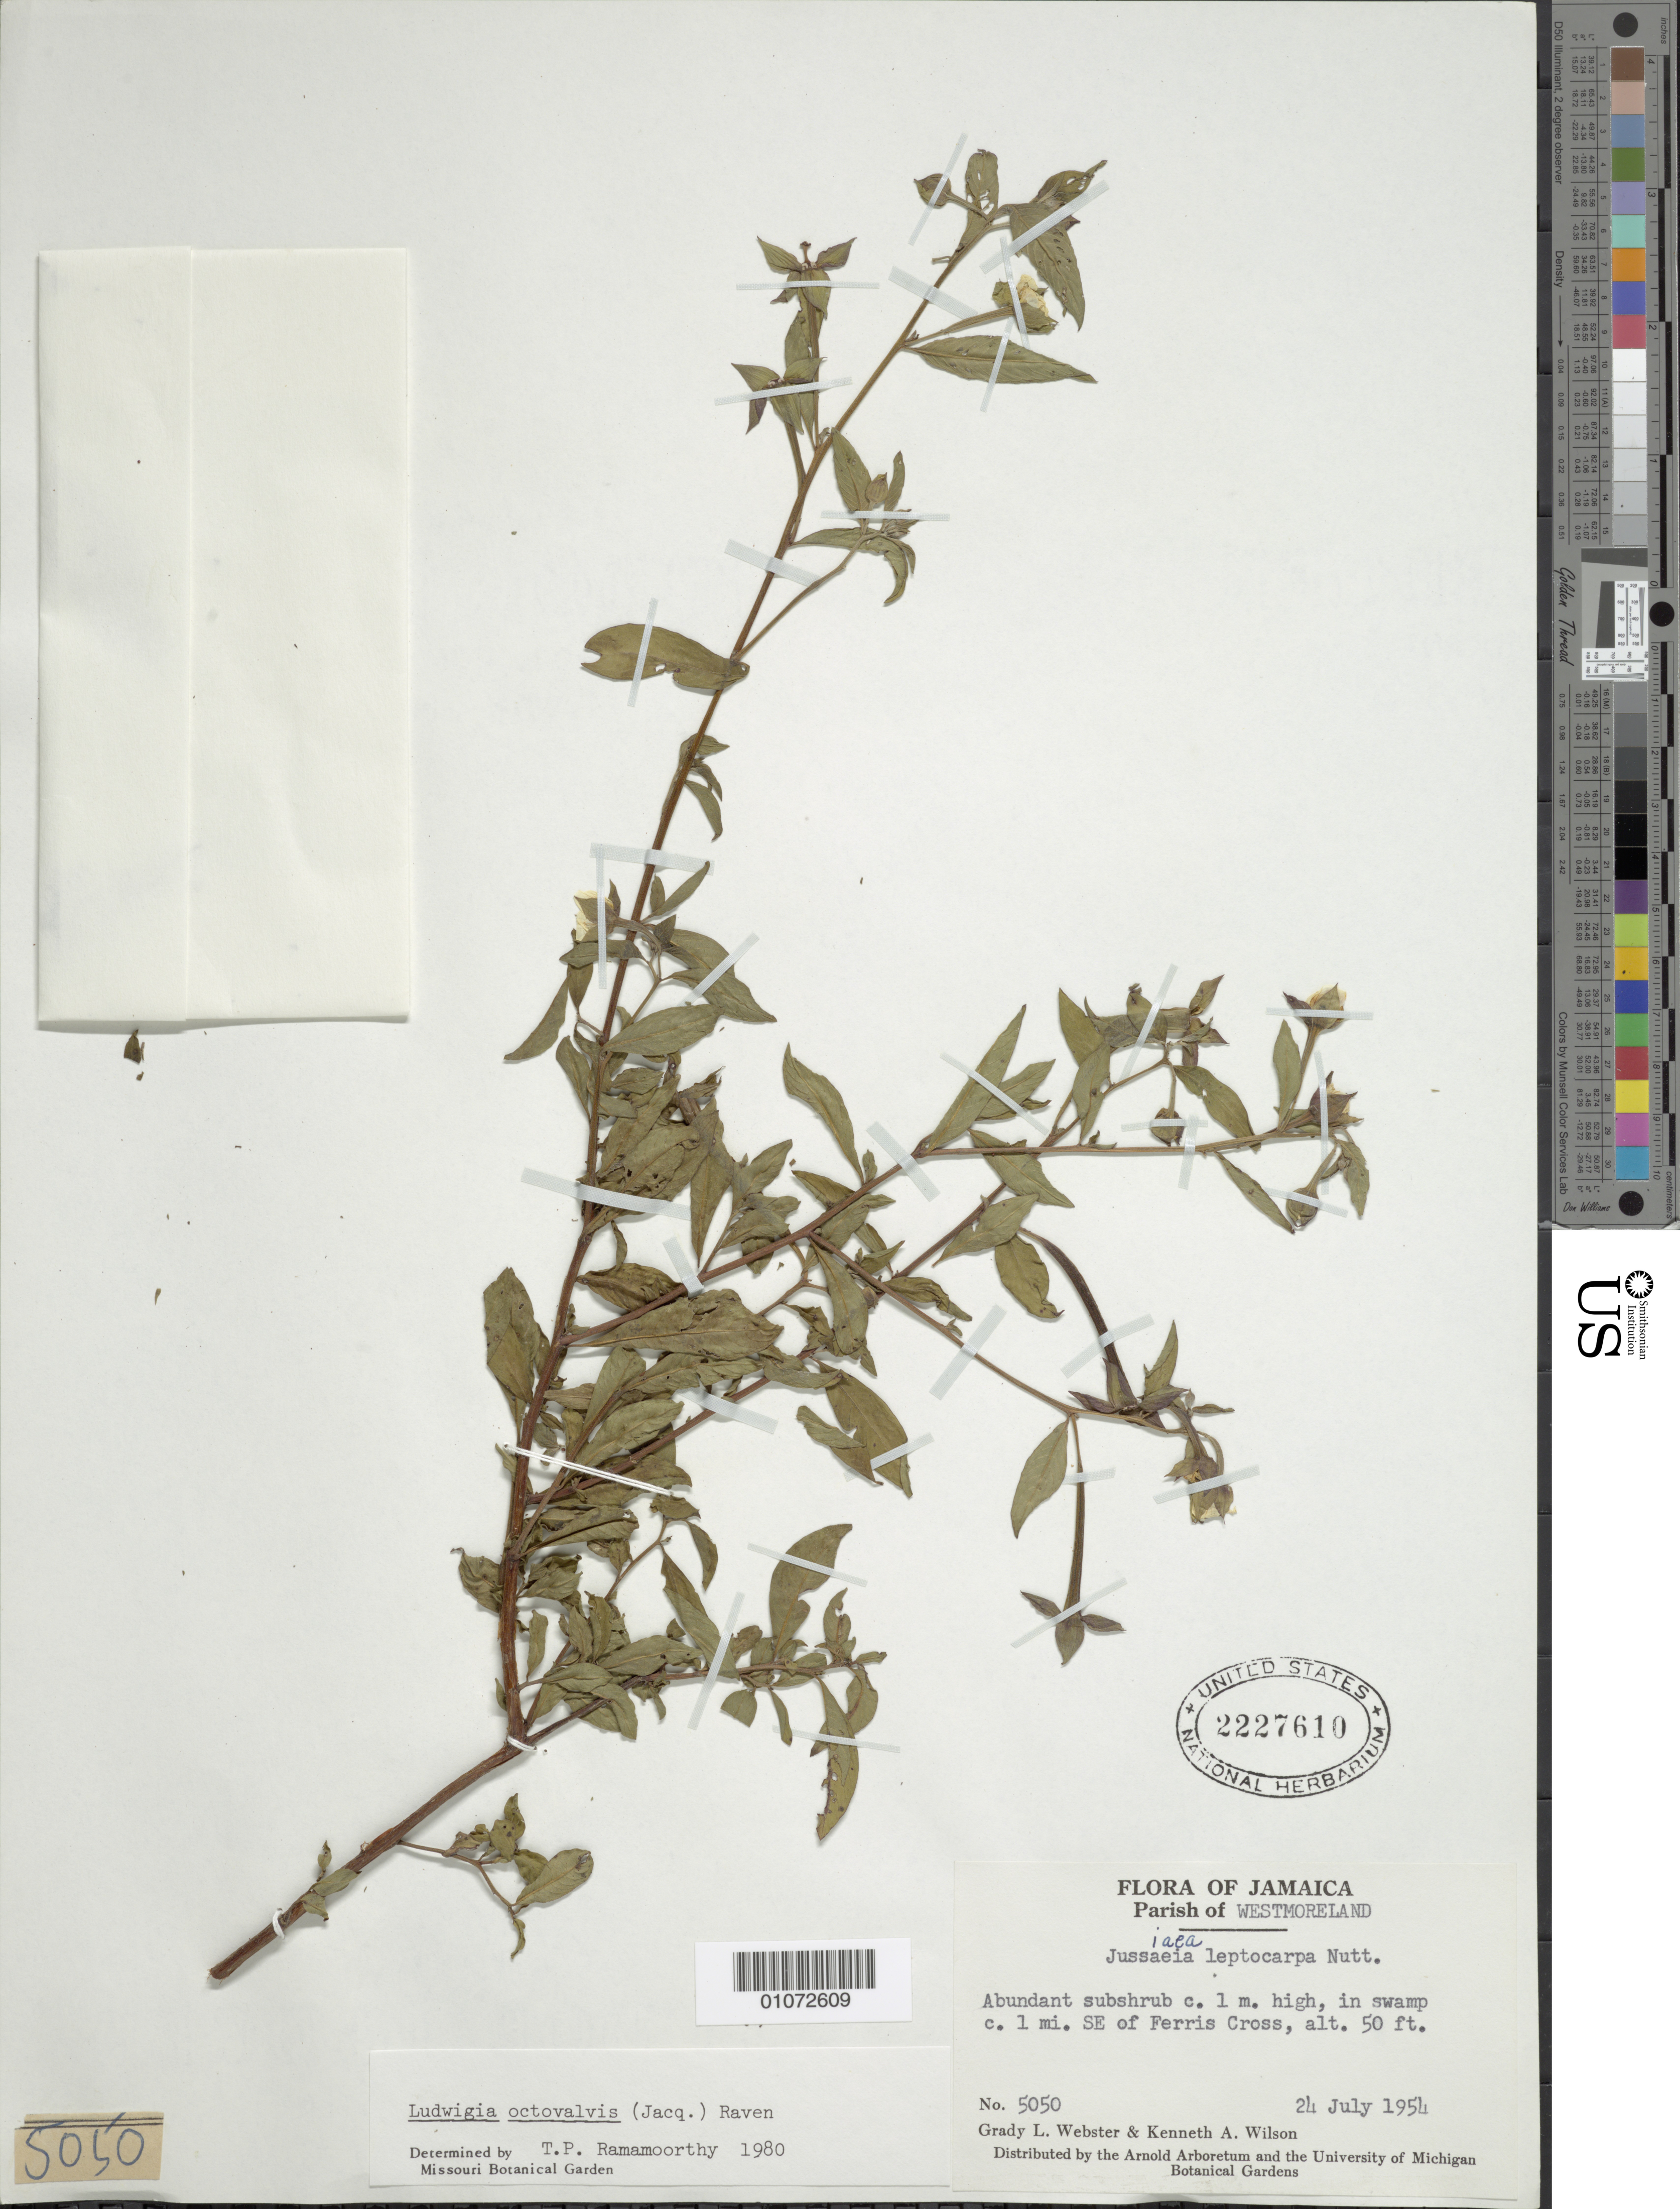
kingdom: Plantae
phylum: Tracheophyta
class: Magnoliopsida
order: Myrtales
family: Onagraceae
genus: Ludwigia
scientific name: Ludwigia octovalvis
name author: (Jacq.) P.H. Raven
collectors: G. L. Webster & K. A. Wilson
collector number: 5050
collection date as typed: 24 Jul 1954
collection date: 1954-07-24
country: Jamaica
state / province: Westmoreland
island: Jamaica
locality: In swamp c. 1 mile southeast of Ferris Cross.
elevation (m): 15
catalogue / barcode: US 2227610